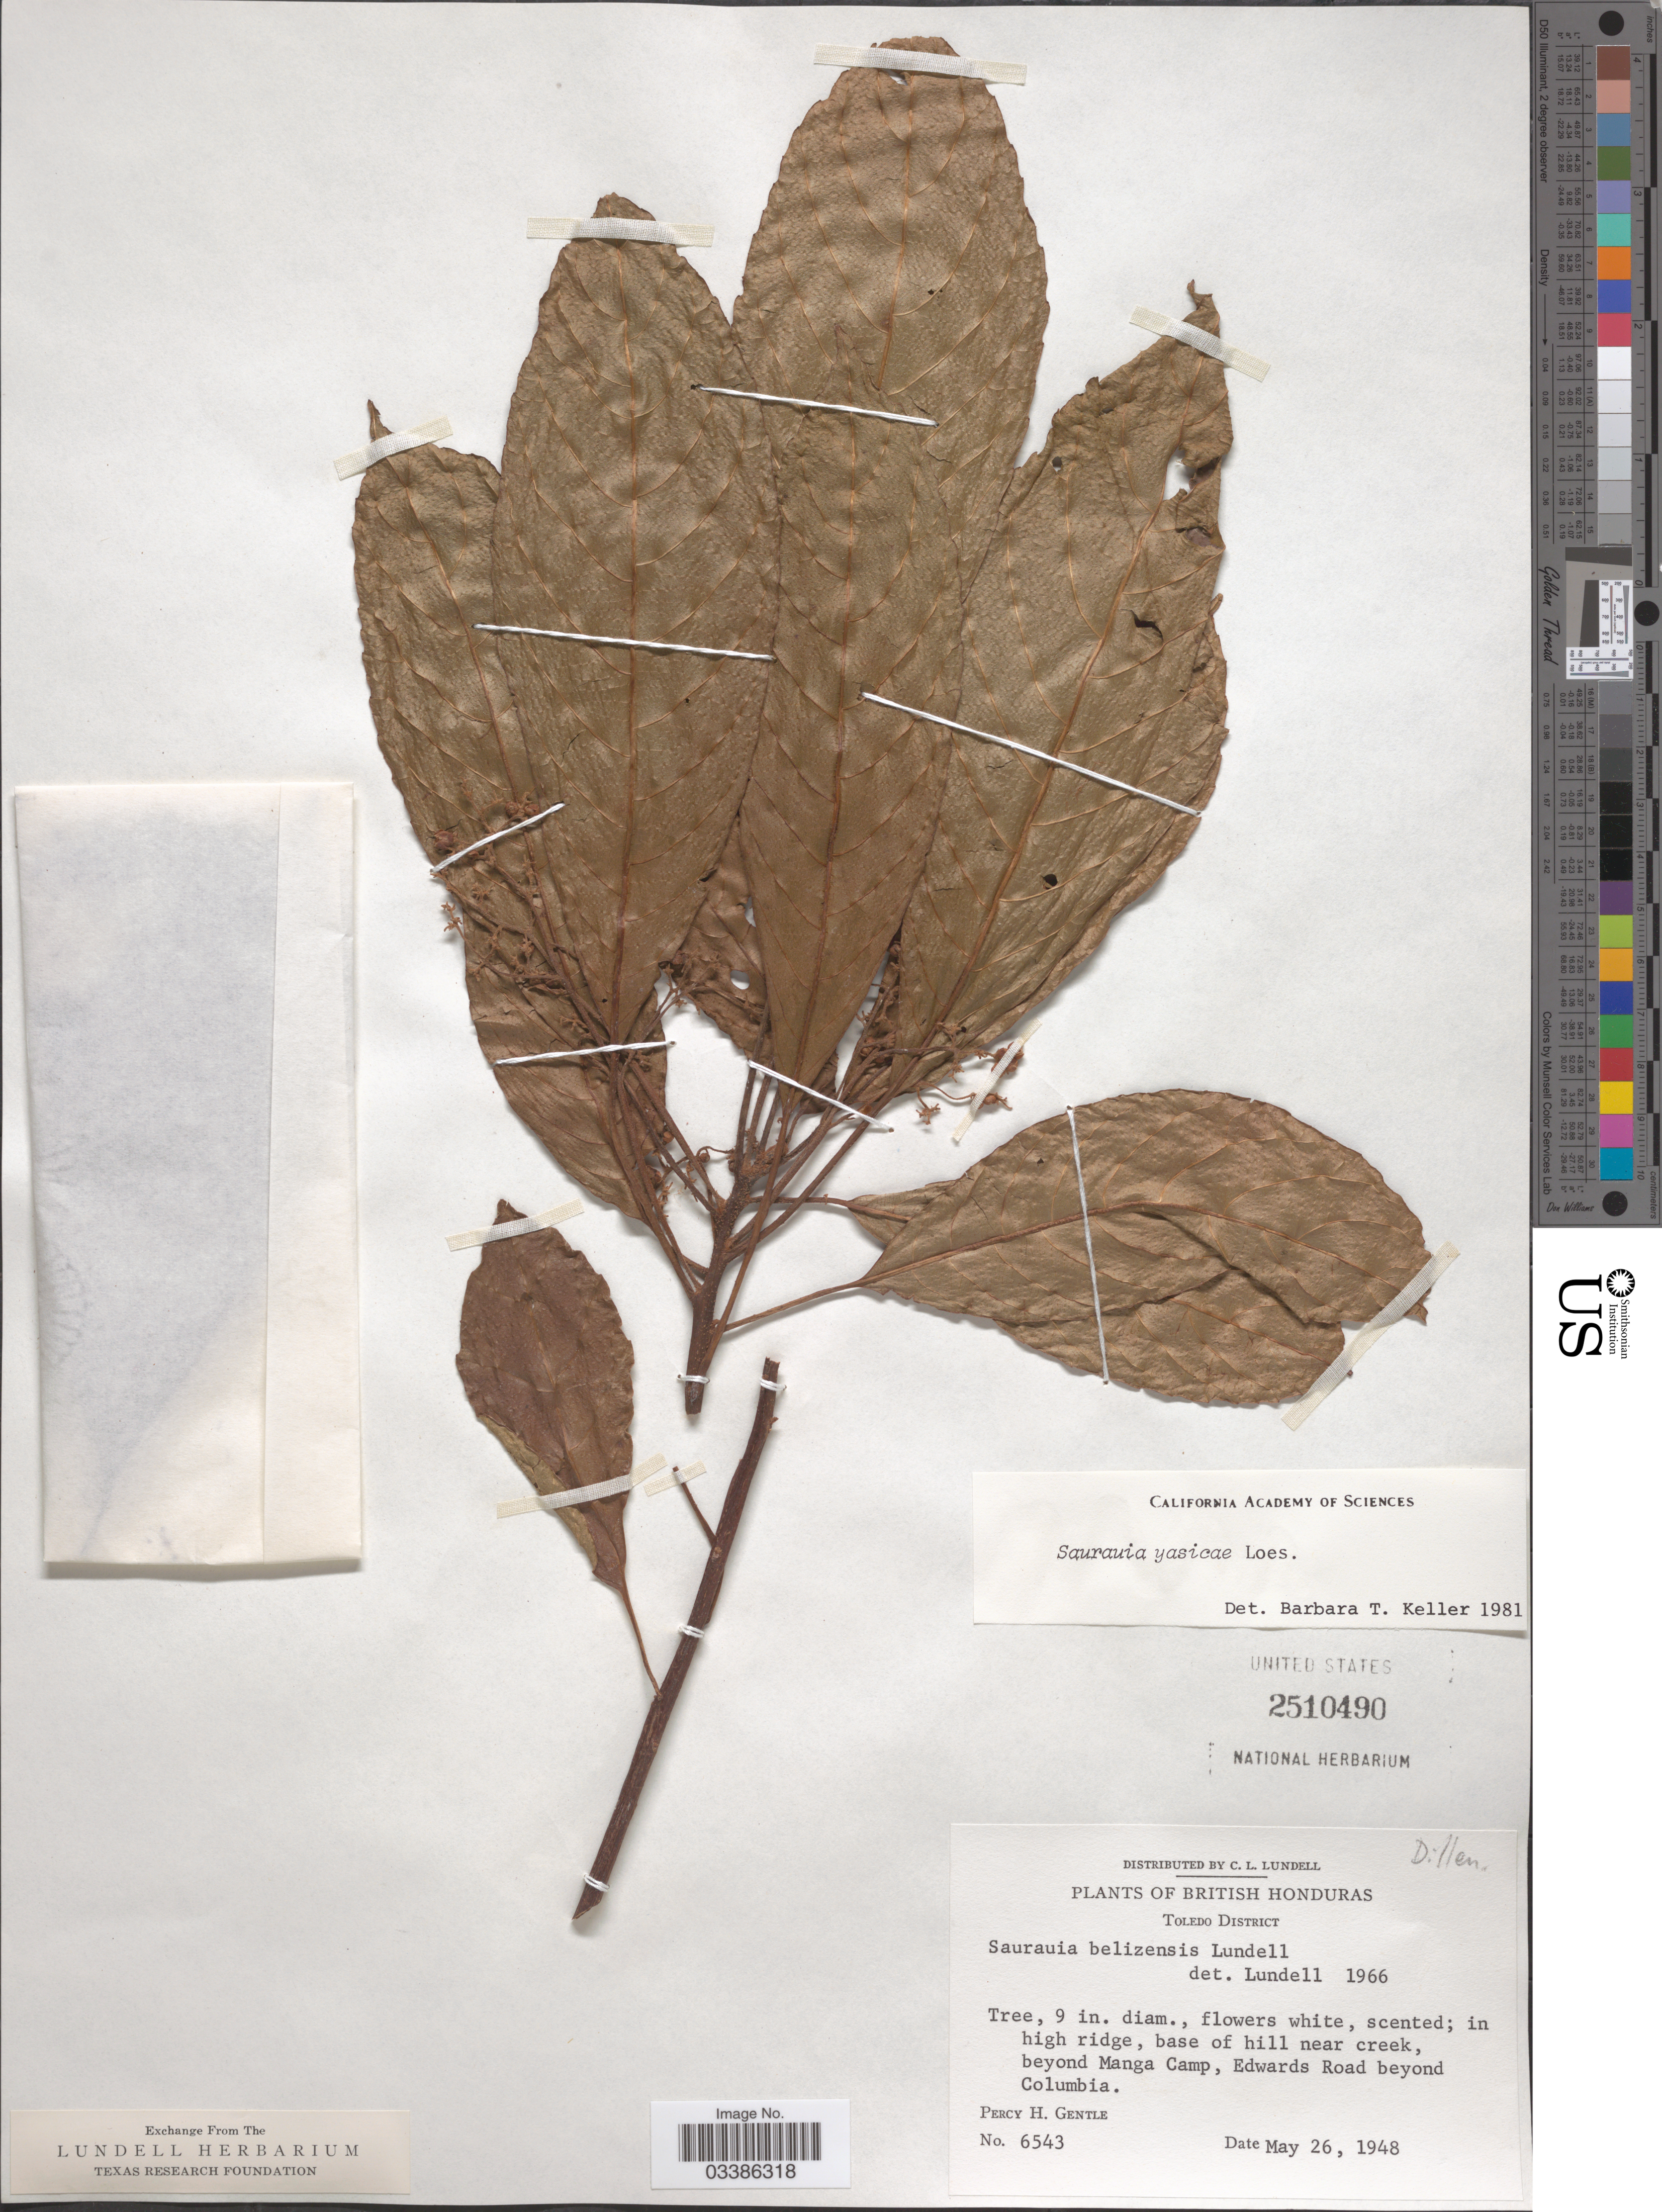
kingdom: Plantae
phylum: Tracheophyta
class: Magnoliopsida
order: Ericales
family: Actinidiaceae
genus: Saurauia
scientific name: Saurauia yasicae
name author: Loes.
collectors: P. H. Gentle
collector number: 6543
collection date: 1948-05-26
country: Belize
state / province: Toledo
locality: British Honduras. Toledo District. Beyond Manga Camp, Edwards Road beyond Columbia.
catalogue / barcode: US 2510490